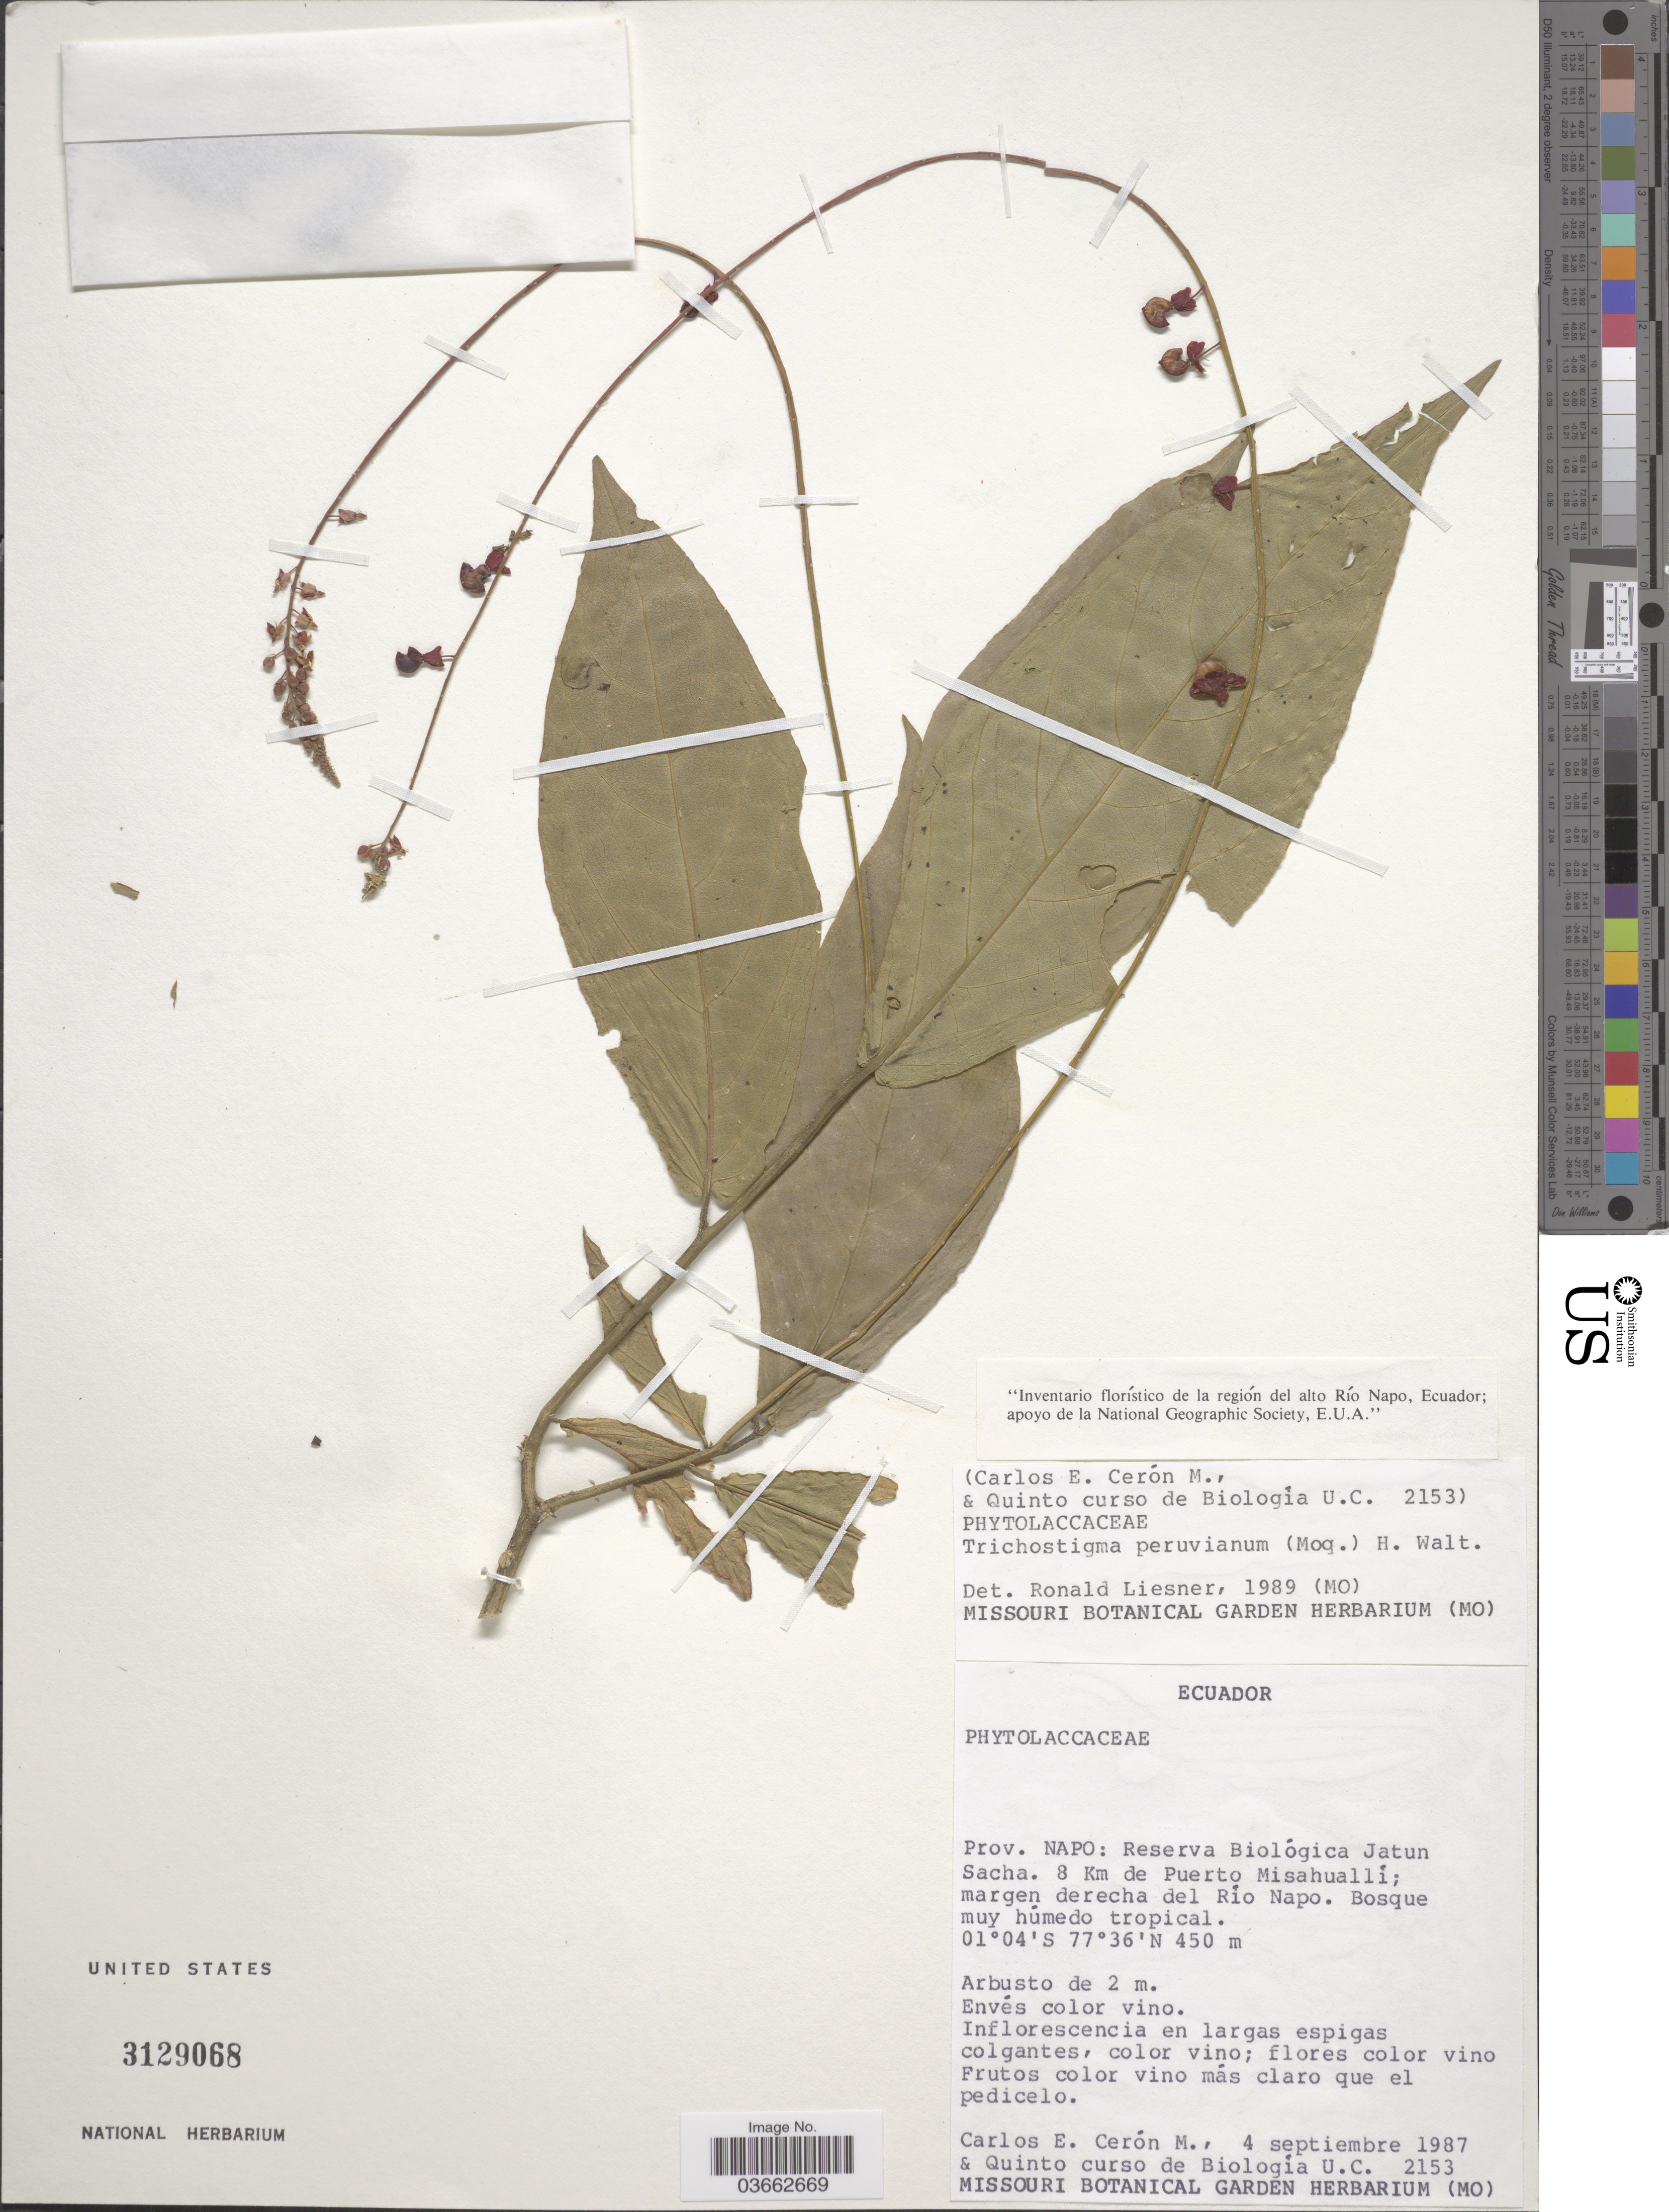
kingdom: Plantae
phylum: Tracheophyta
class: Magnoliopsida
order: Caryophyllales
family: Phytolaccaceae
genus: Trichostigma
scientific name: Trichostigma peruvianum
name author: (Moq.) H. Walter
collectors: C. E. Cerón M. & Quinto Curso de Biología U.C.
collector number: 2153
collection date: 1987-09-04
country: Ecuador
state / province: Napo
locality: Reserva Biológica Jatun Sacha. 8 Km de Puerto Misahuallí; margen derecha del Río Napo.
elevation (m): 450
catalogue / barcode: US 3129068